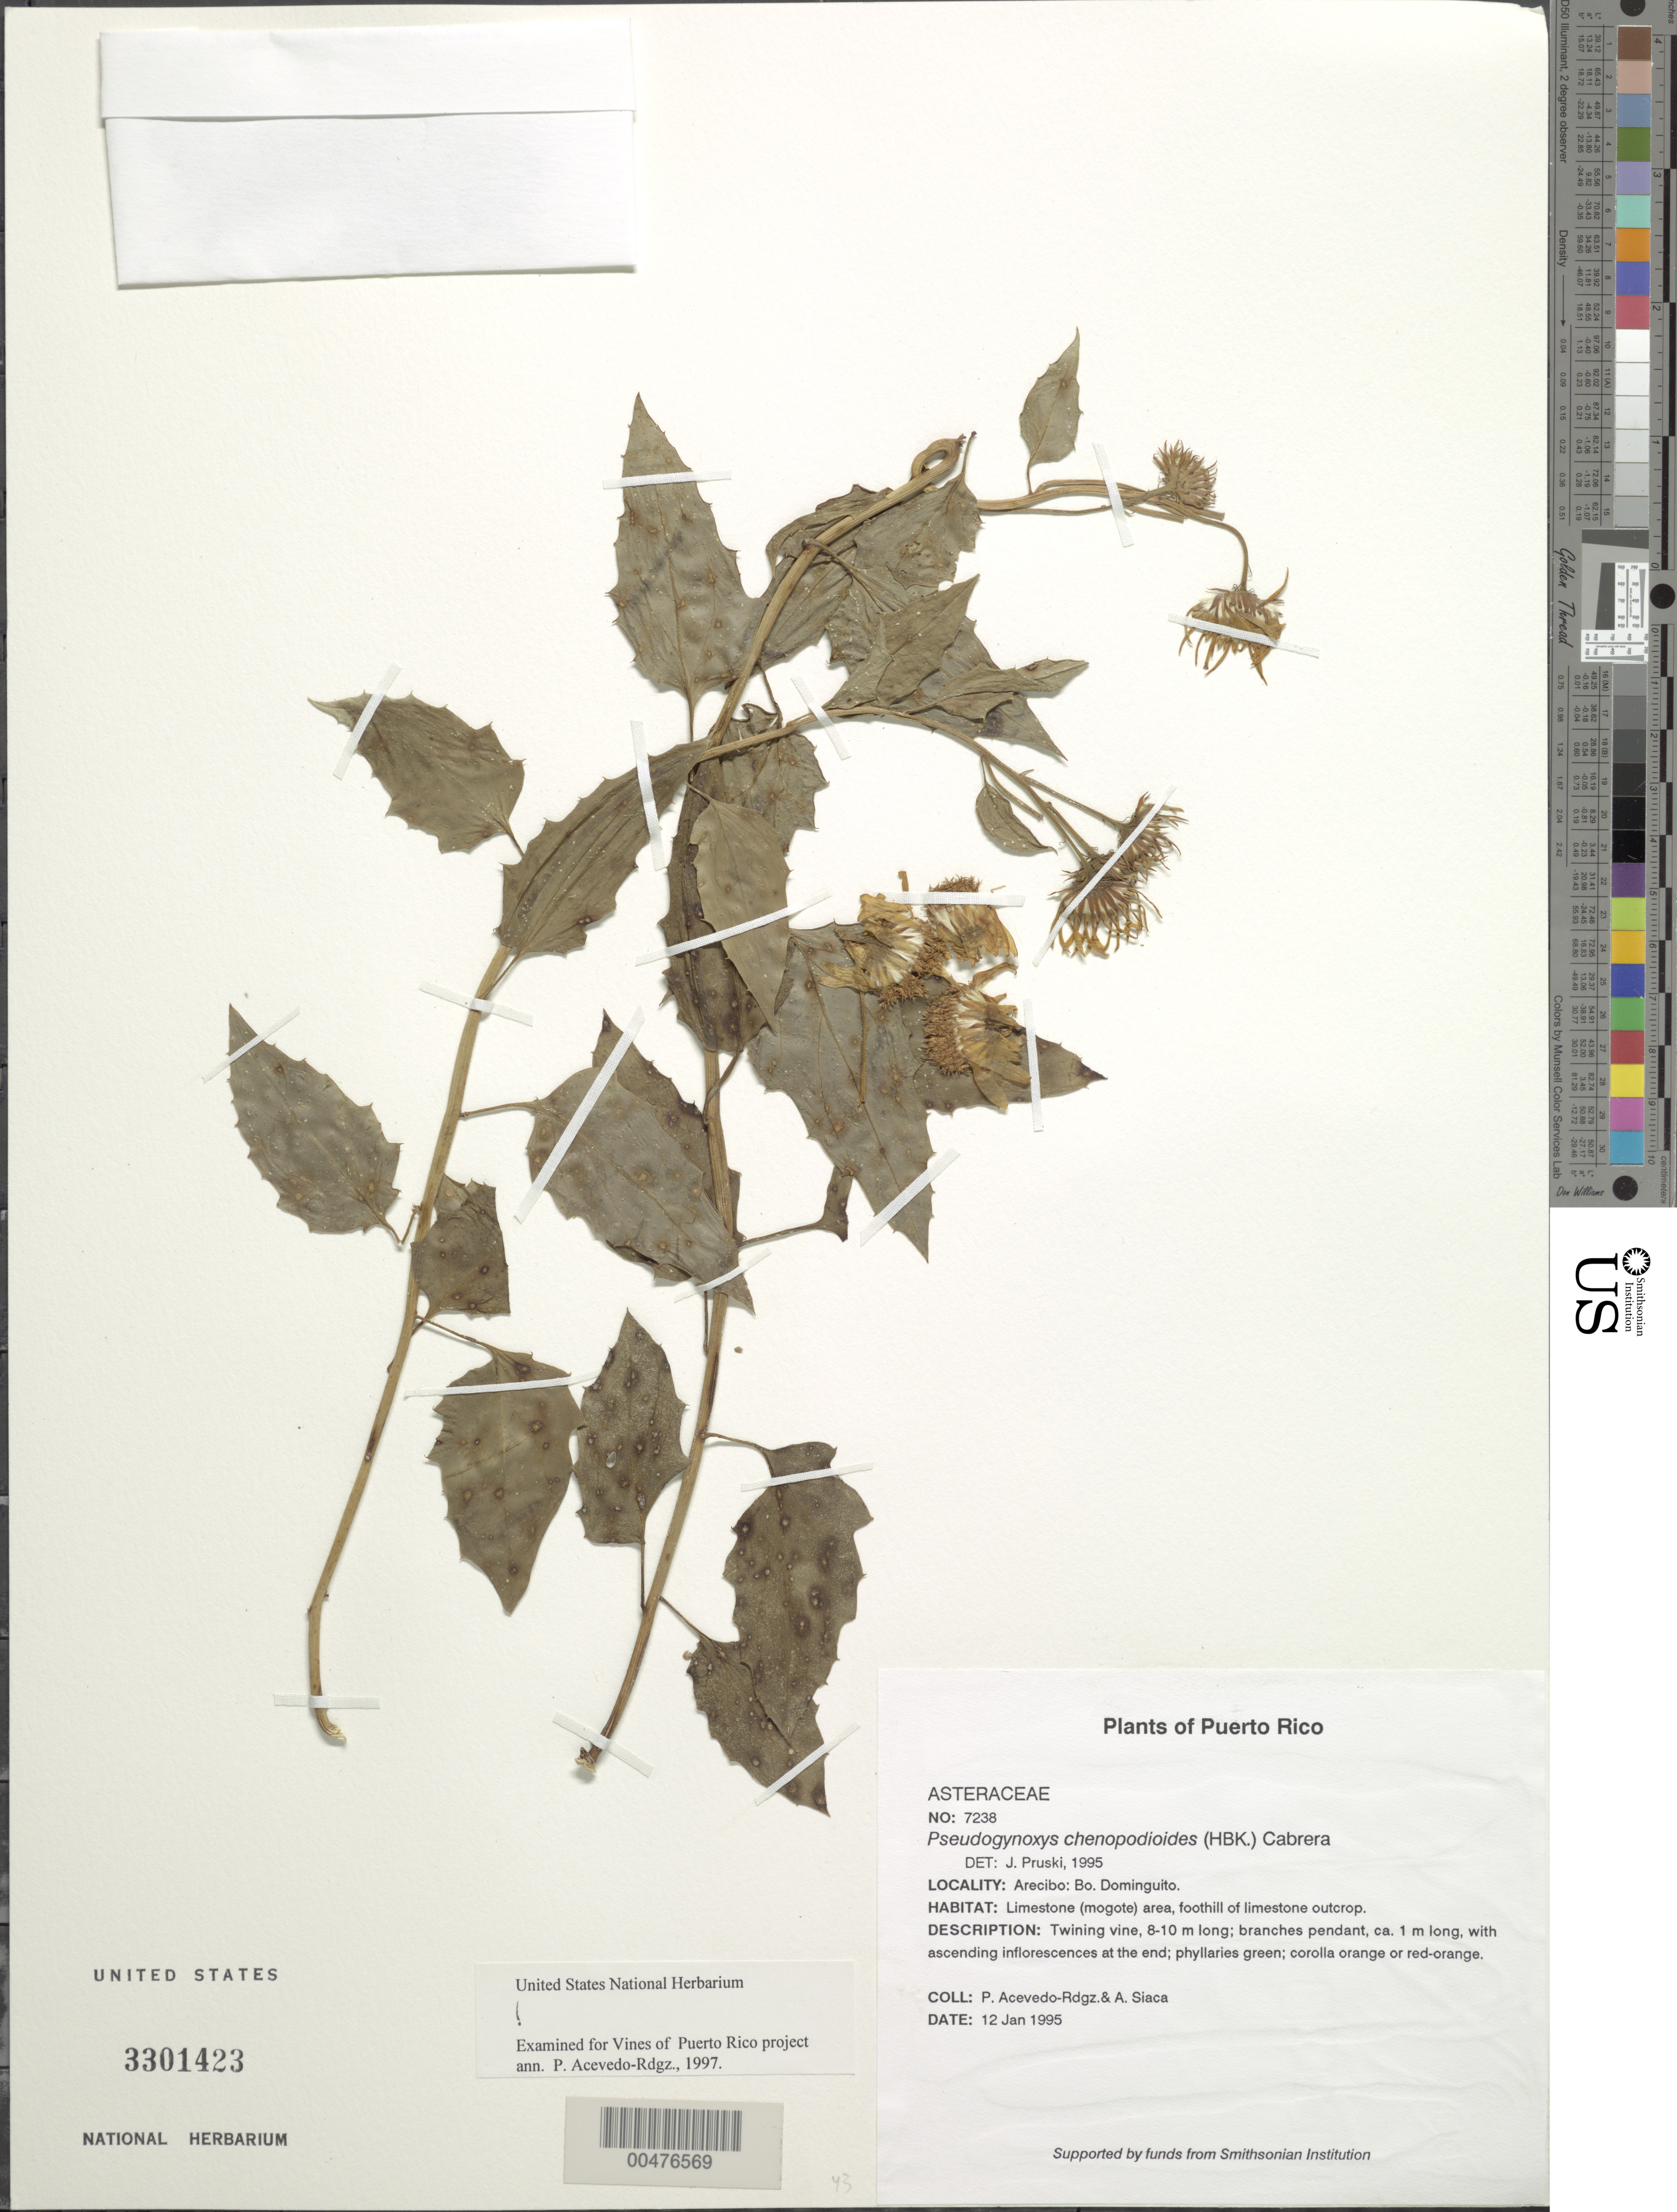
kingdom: Plantae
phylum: Tracheophyta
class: Magnoliopsida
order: Asterales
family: Asteraceae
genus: Pseudogynoxys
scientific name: Pseudogynoxys chenopodioides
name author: (Kunth) Cabrera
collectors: P. Acevedo-Rodr. & A. Siaca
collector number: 7238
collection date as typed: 12 Jan 1995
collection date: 1995-01-12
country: Puerto Rico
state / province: Arecibo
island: Puerto Rico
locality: Arecibo; Bo. Dominguito.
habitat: Limestone (mogote) area, foothill of limestone outcrop.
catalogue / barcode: US 3301423